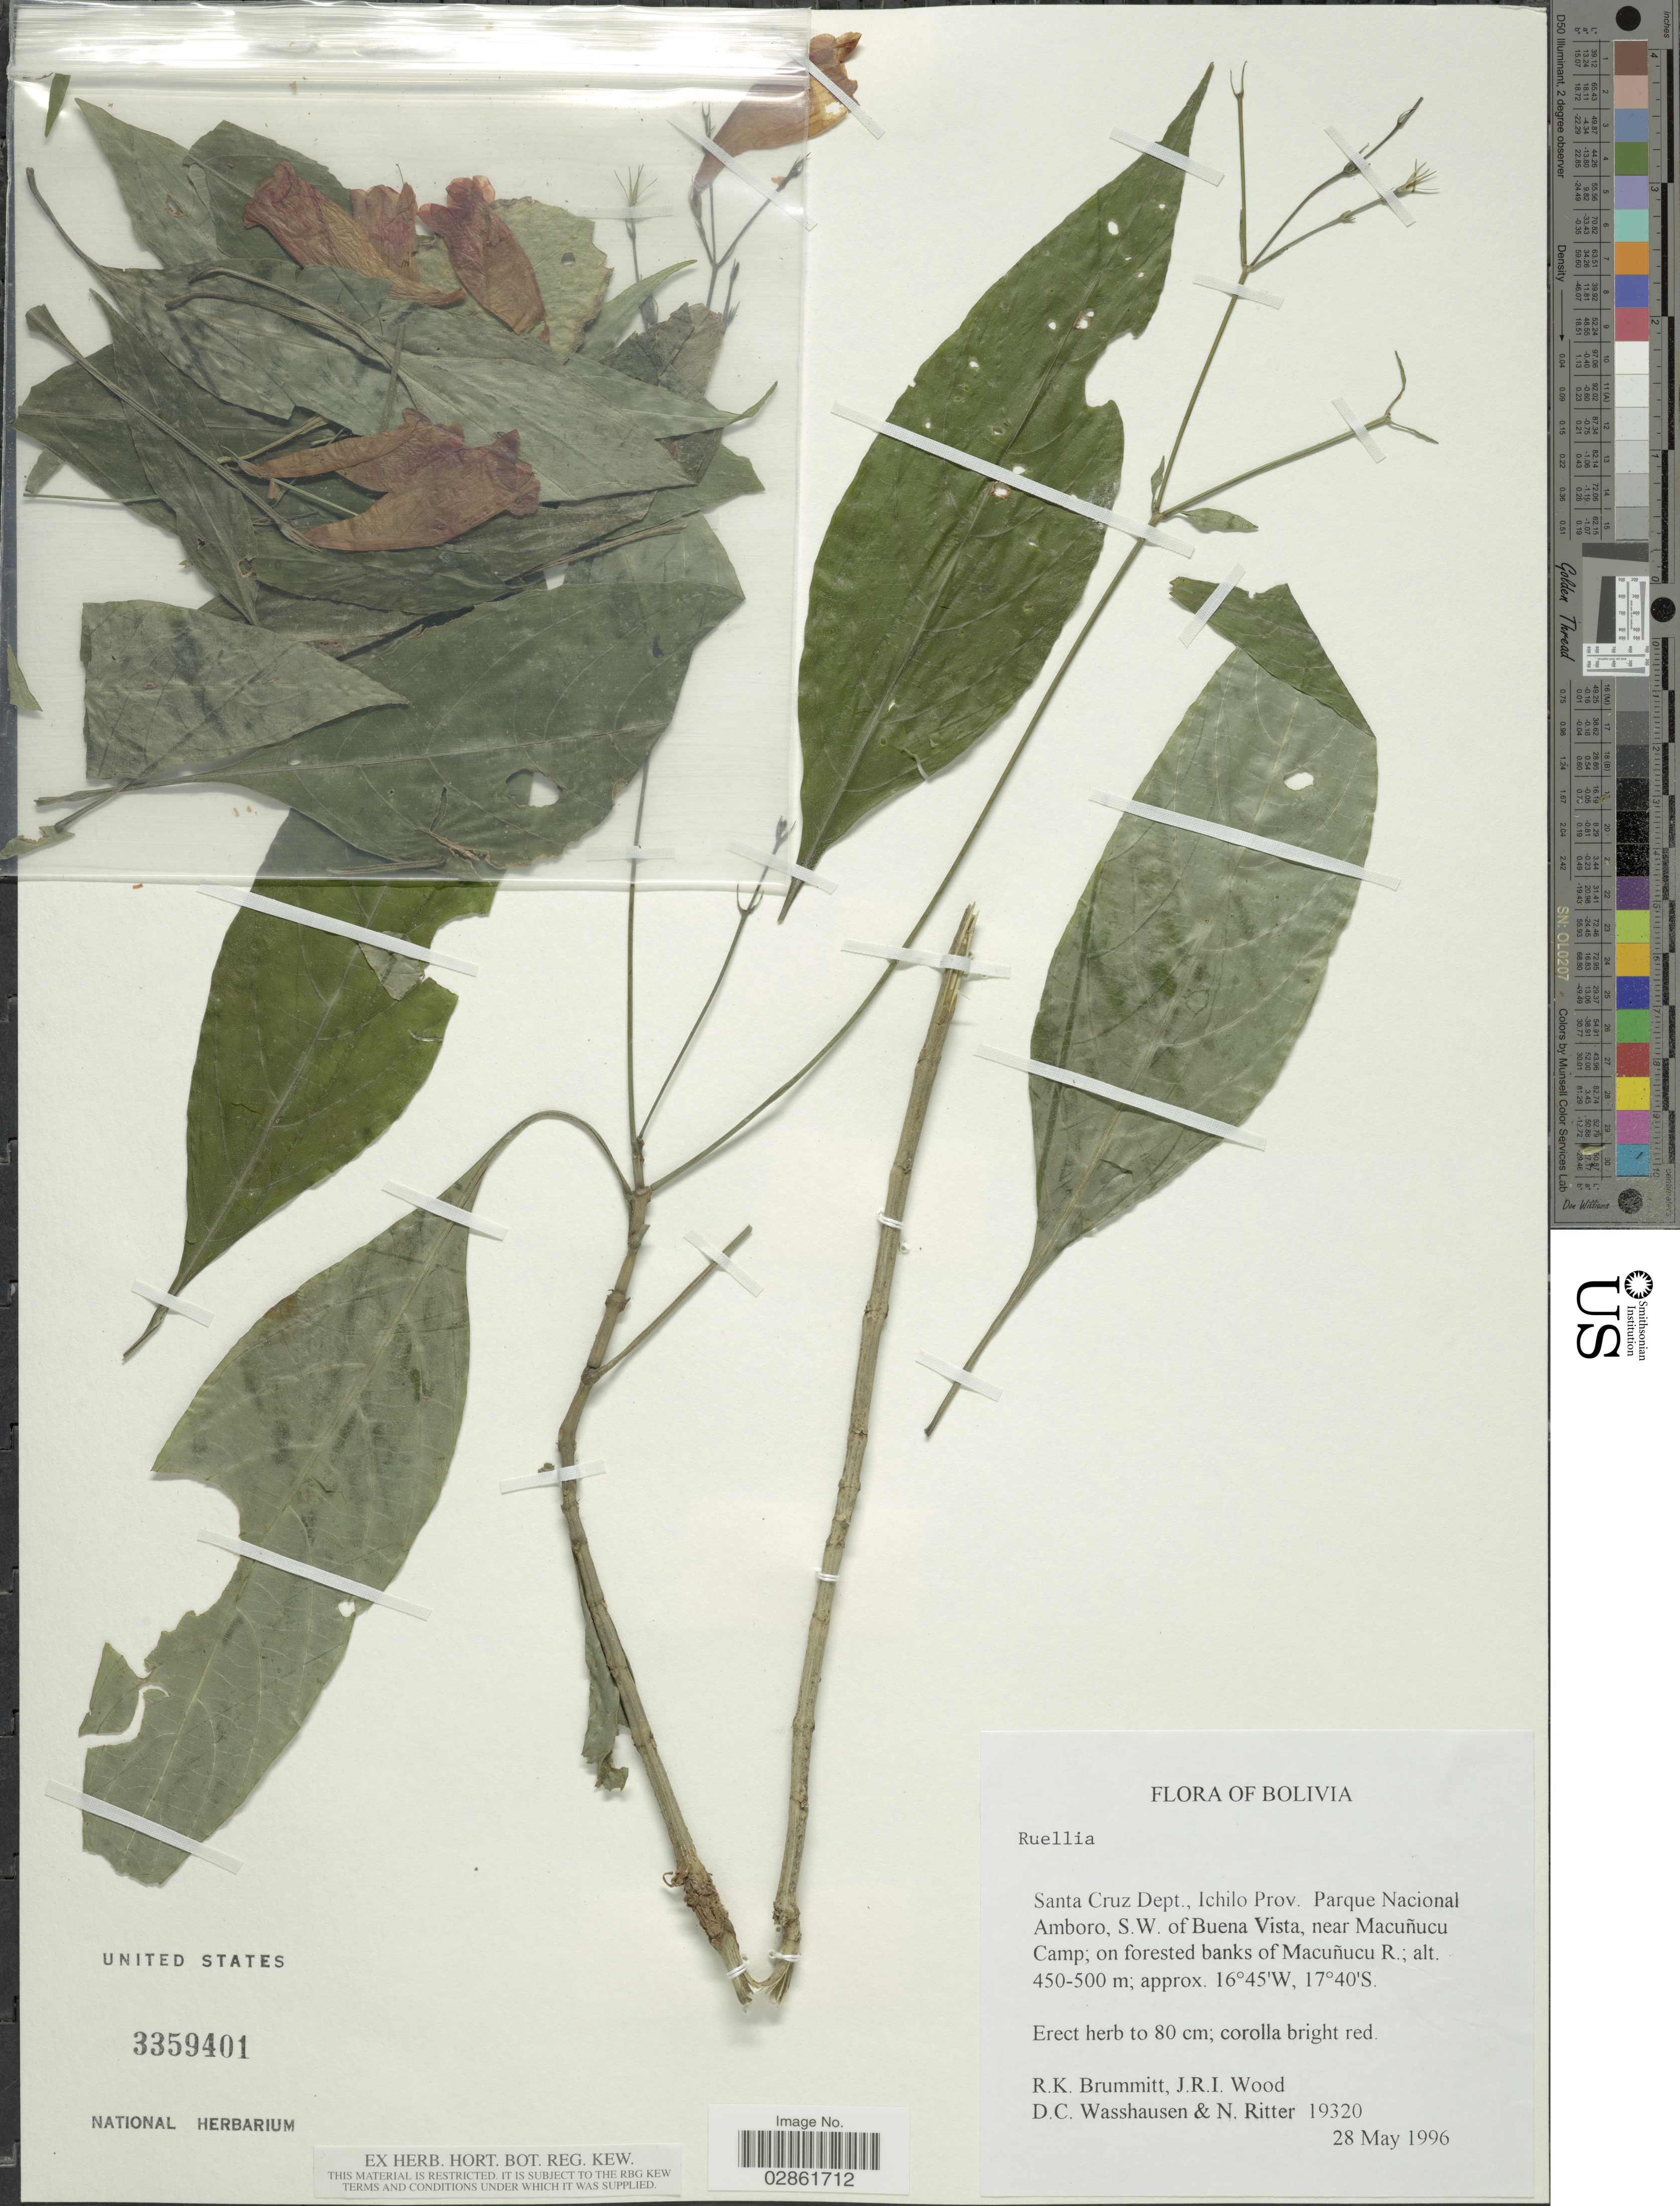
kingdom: Plantae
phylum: Tracheophyta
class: Magnoliopsida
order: Lamiales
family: Acanthaceae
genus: Ruellia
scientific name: Ruellia pearcei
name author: Rusby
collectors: R. K. Brummitt, J. R. I. Wood, D. C. Wasshausen & N. Ritter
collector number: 19320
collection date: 1996-05-28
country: Bolivia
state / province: Santa Cruz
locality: Santa Cruz Dept., Ichilo Prov. Parque Nacional Amboro, S.W. of Buena Vista, near Macuñucu Camp; on forested banks of Macuñucu R.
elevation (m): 450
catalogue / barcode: US 3359401